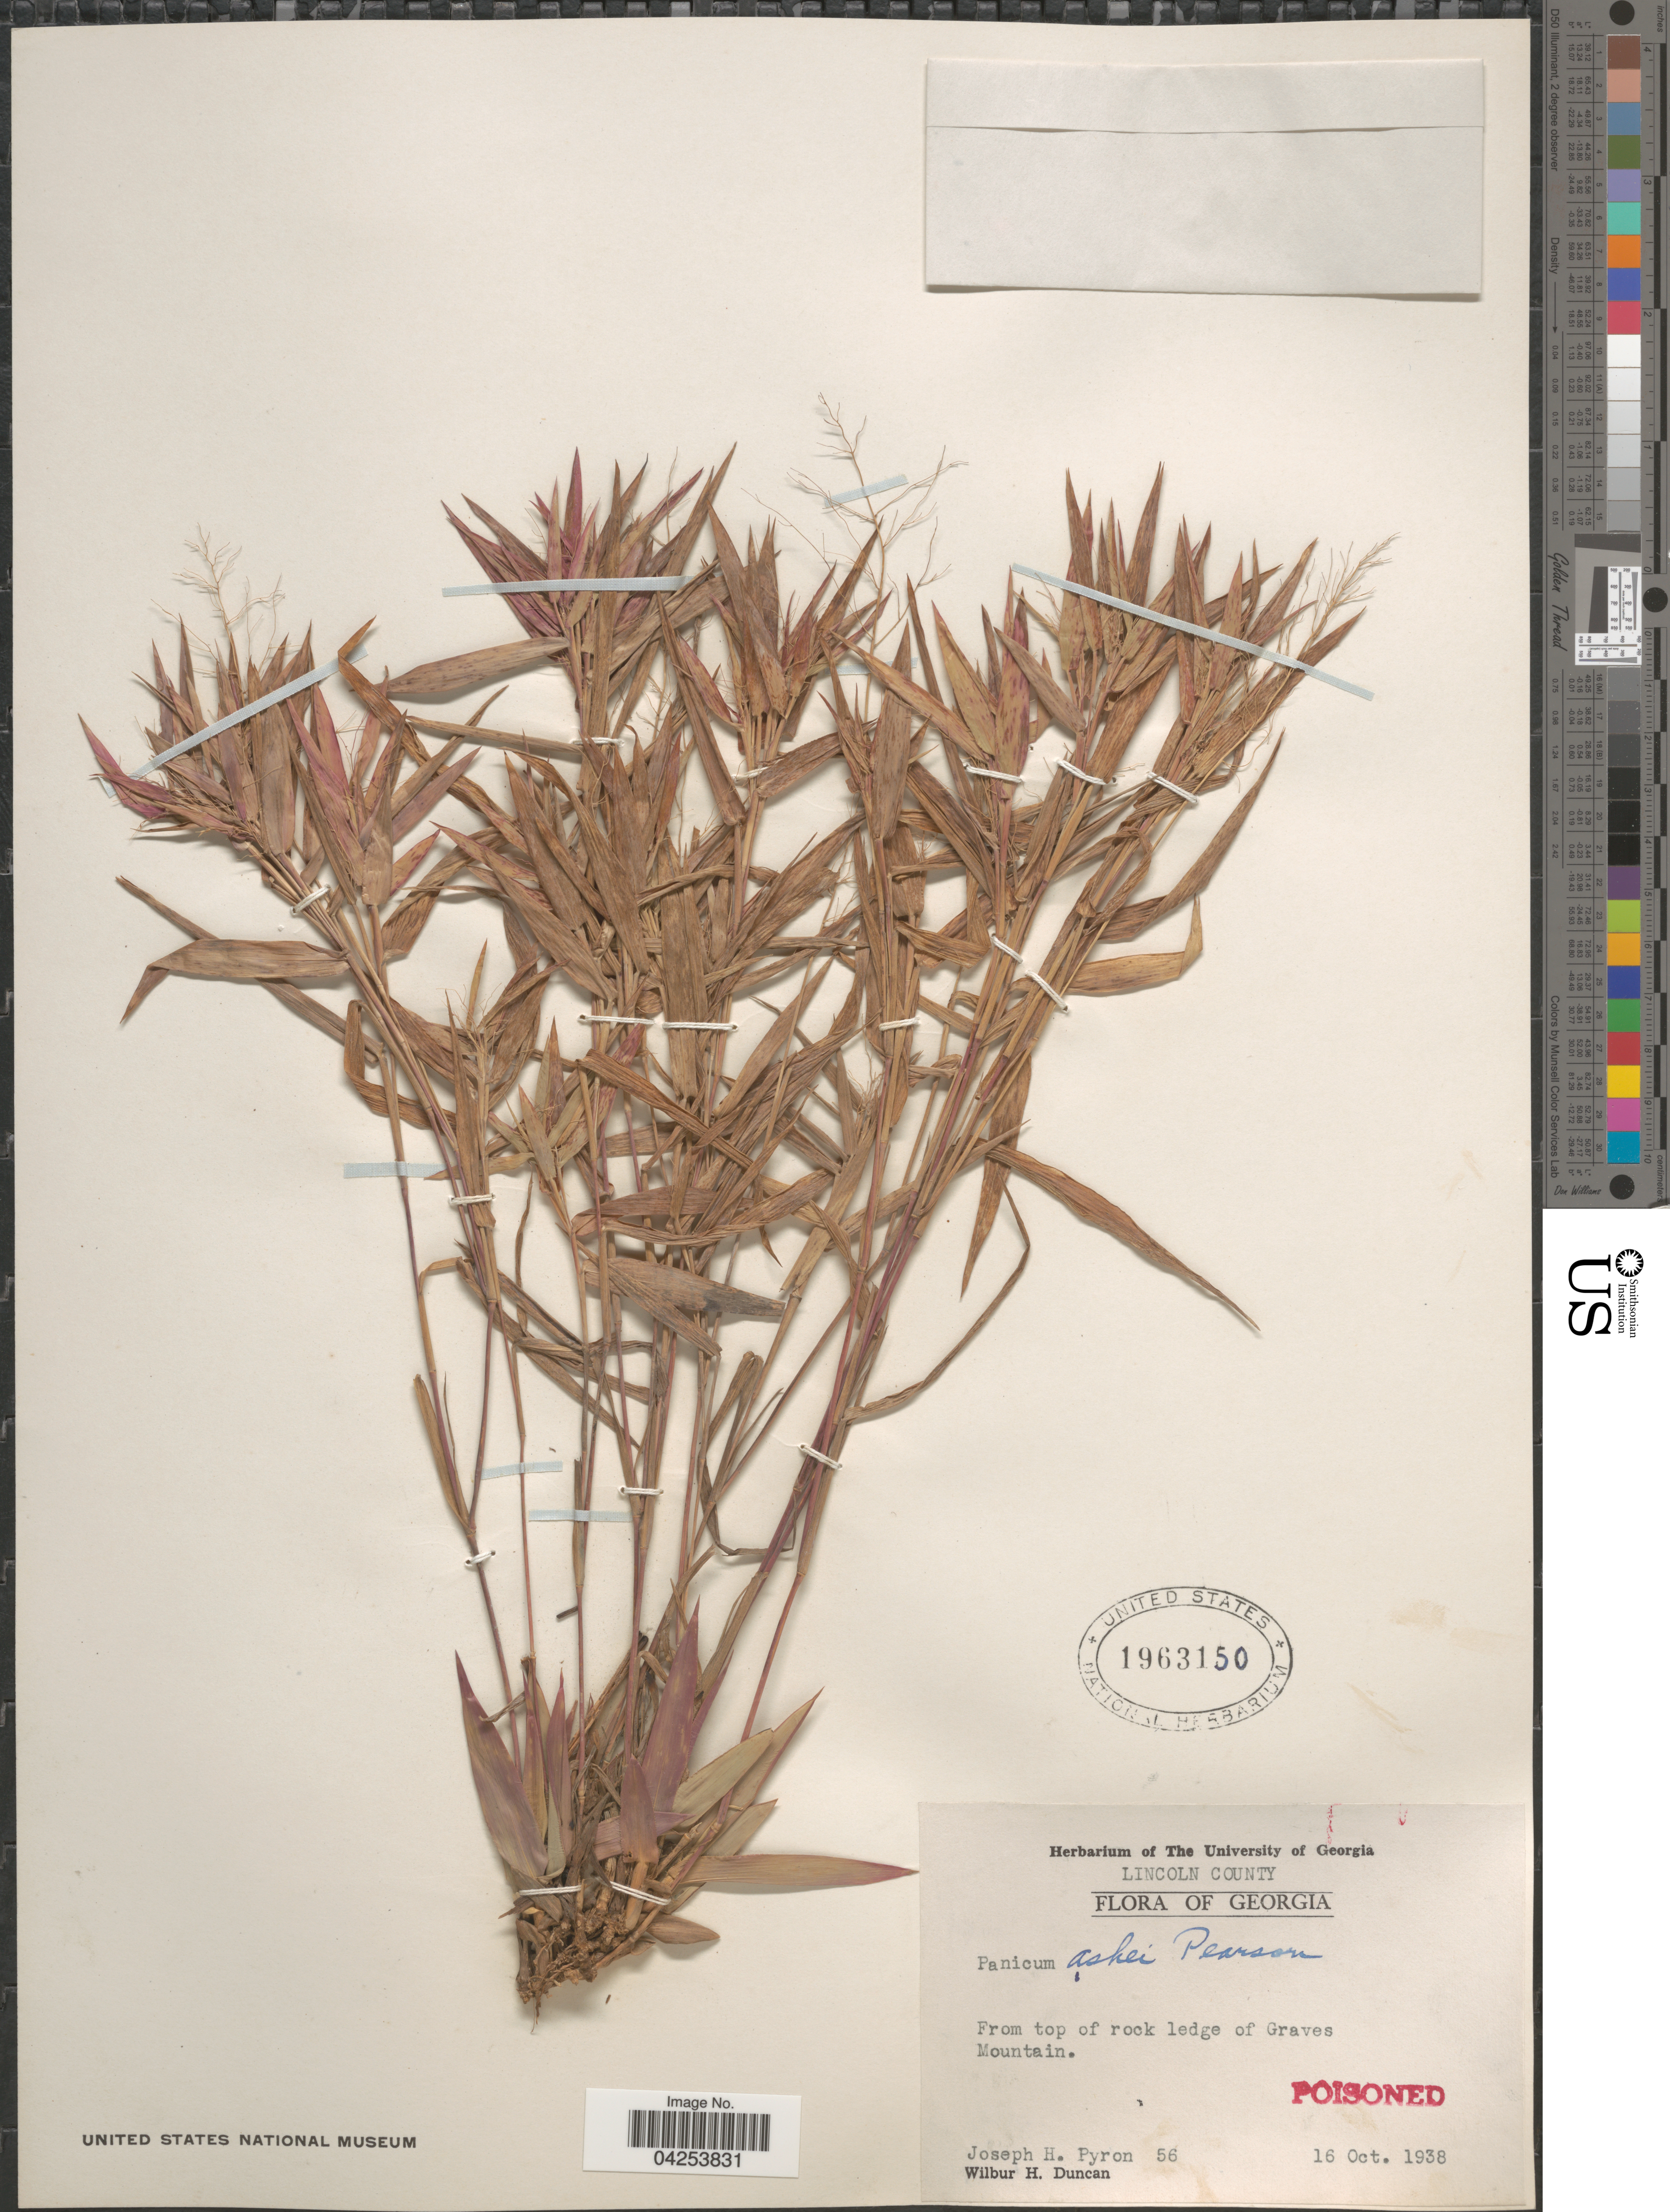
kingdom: Plantae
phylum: Tracheophyta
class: Liliopsida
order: Poales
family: Poaceae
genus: Dichanthelium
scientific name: Dichanthelium commutatum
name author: (Schult.) Gould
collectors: J. H. Pyron & W. H. Duncan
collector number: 56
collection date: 1938-10-16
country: United States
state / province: Georgia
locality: Lincoln County. From top of rock ledge of Graves Mountain.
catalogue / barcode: US 1963150